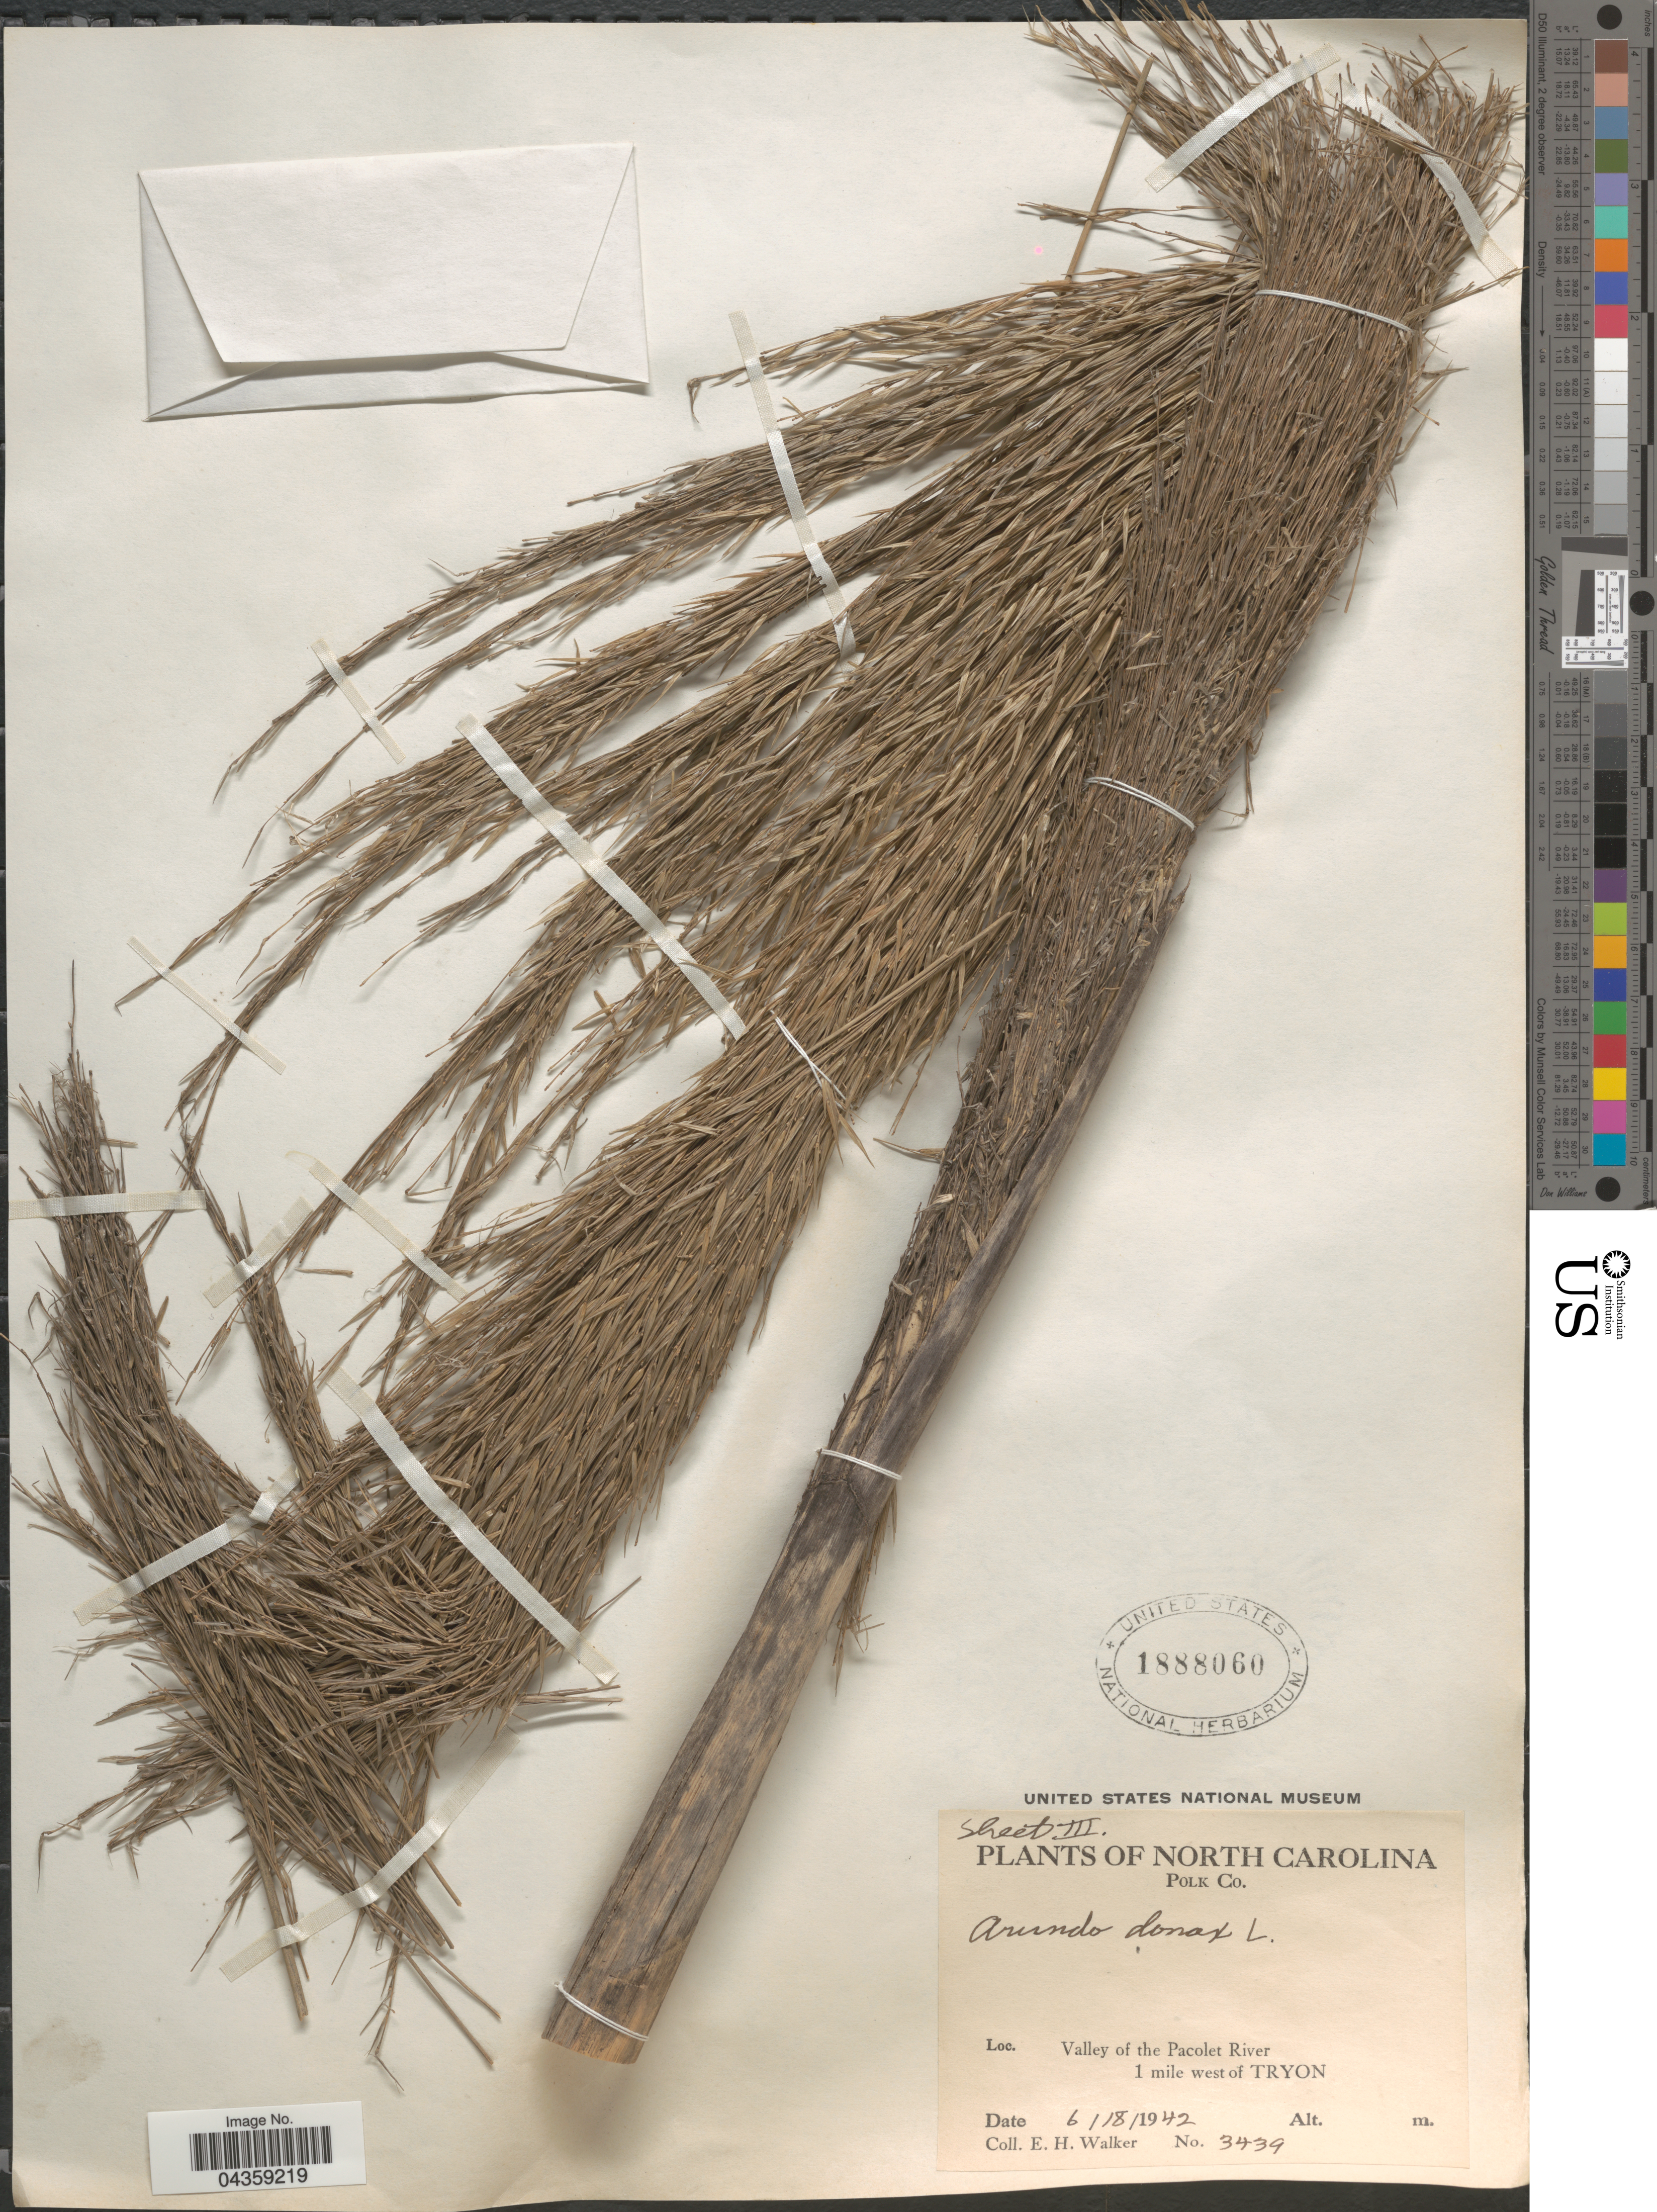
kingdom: Plantae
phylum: Tracheophyta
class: Liliopsida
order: Poales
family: Poaceae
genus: Arundo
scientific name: Arundo donax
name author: L.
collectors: E. H. Walker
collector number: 3439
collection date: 1942-06-18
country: United States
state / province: North Carolina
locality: Polk Co. Valley of the Pacolet River. 1 mile west of Tryon.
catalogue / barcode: US 1888060